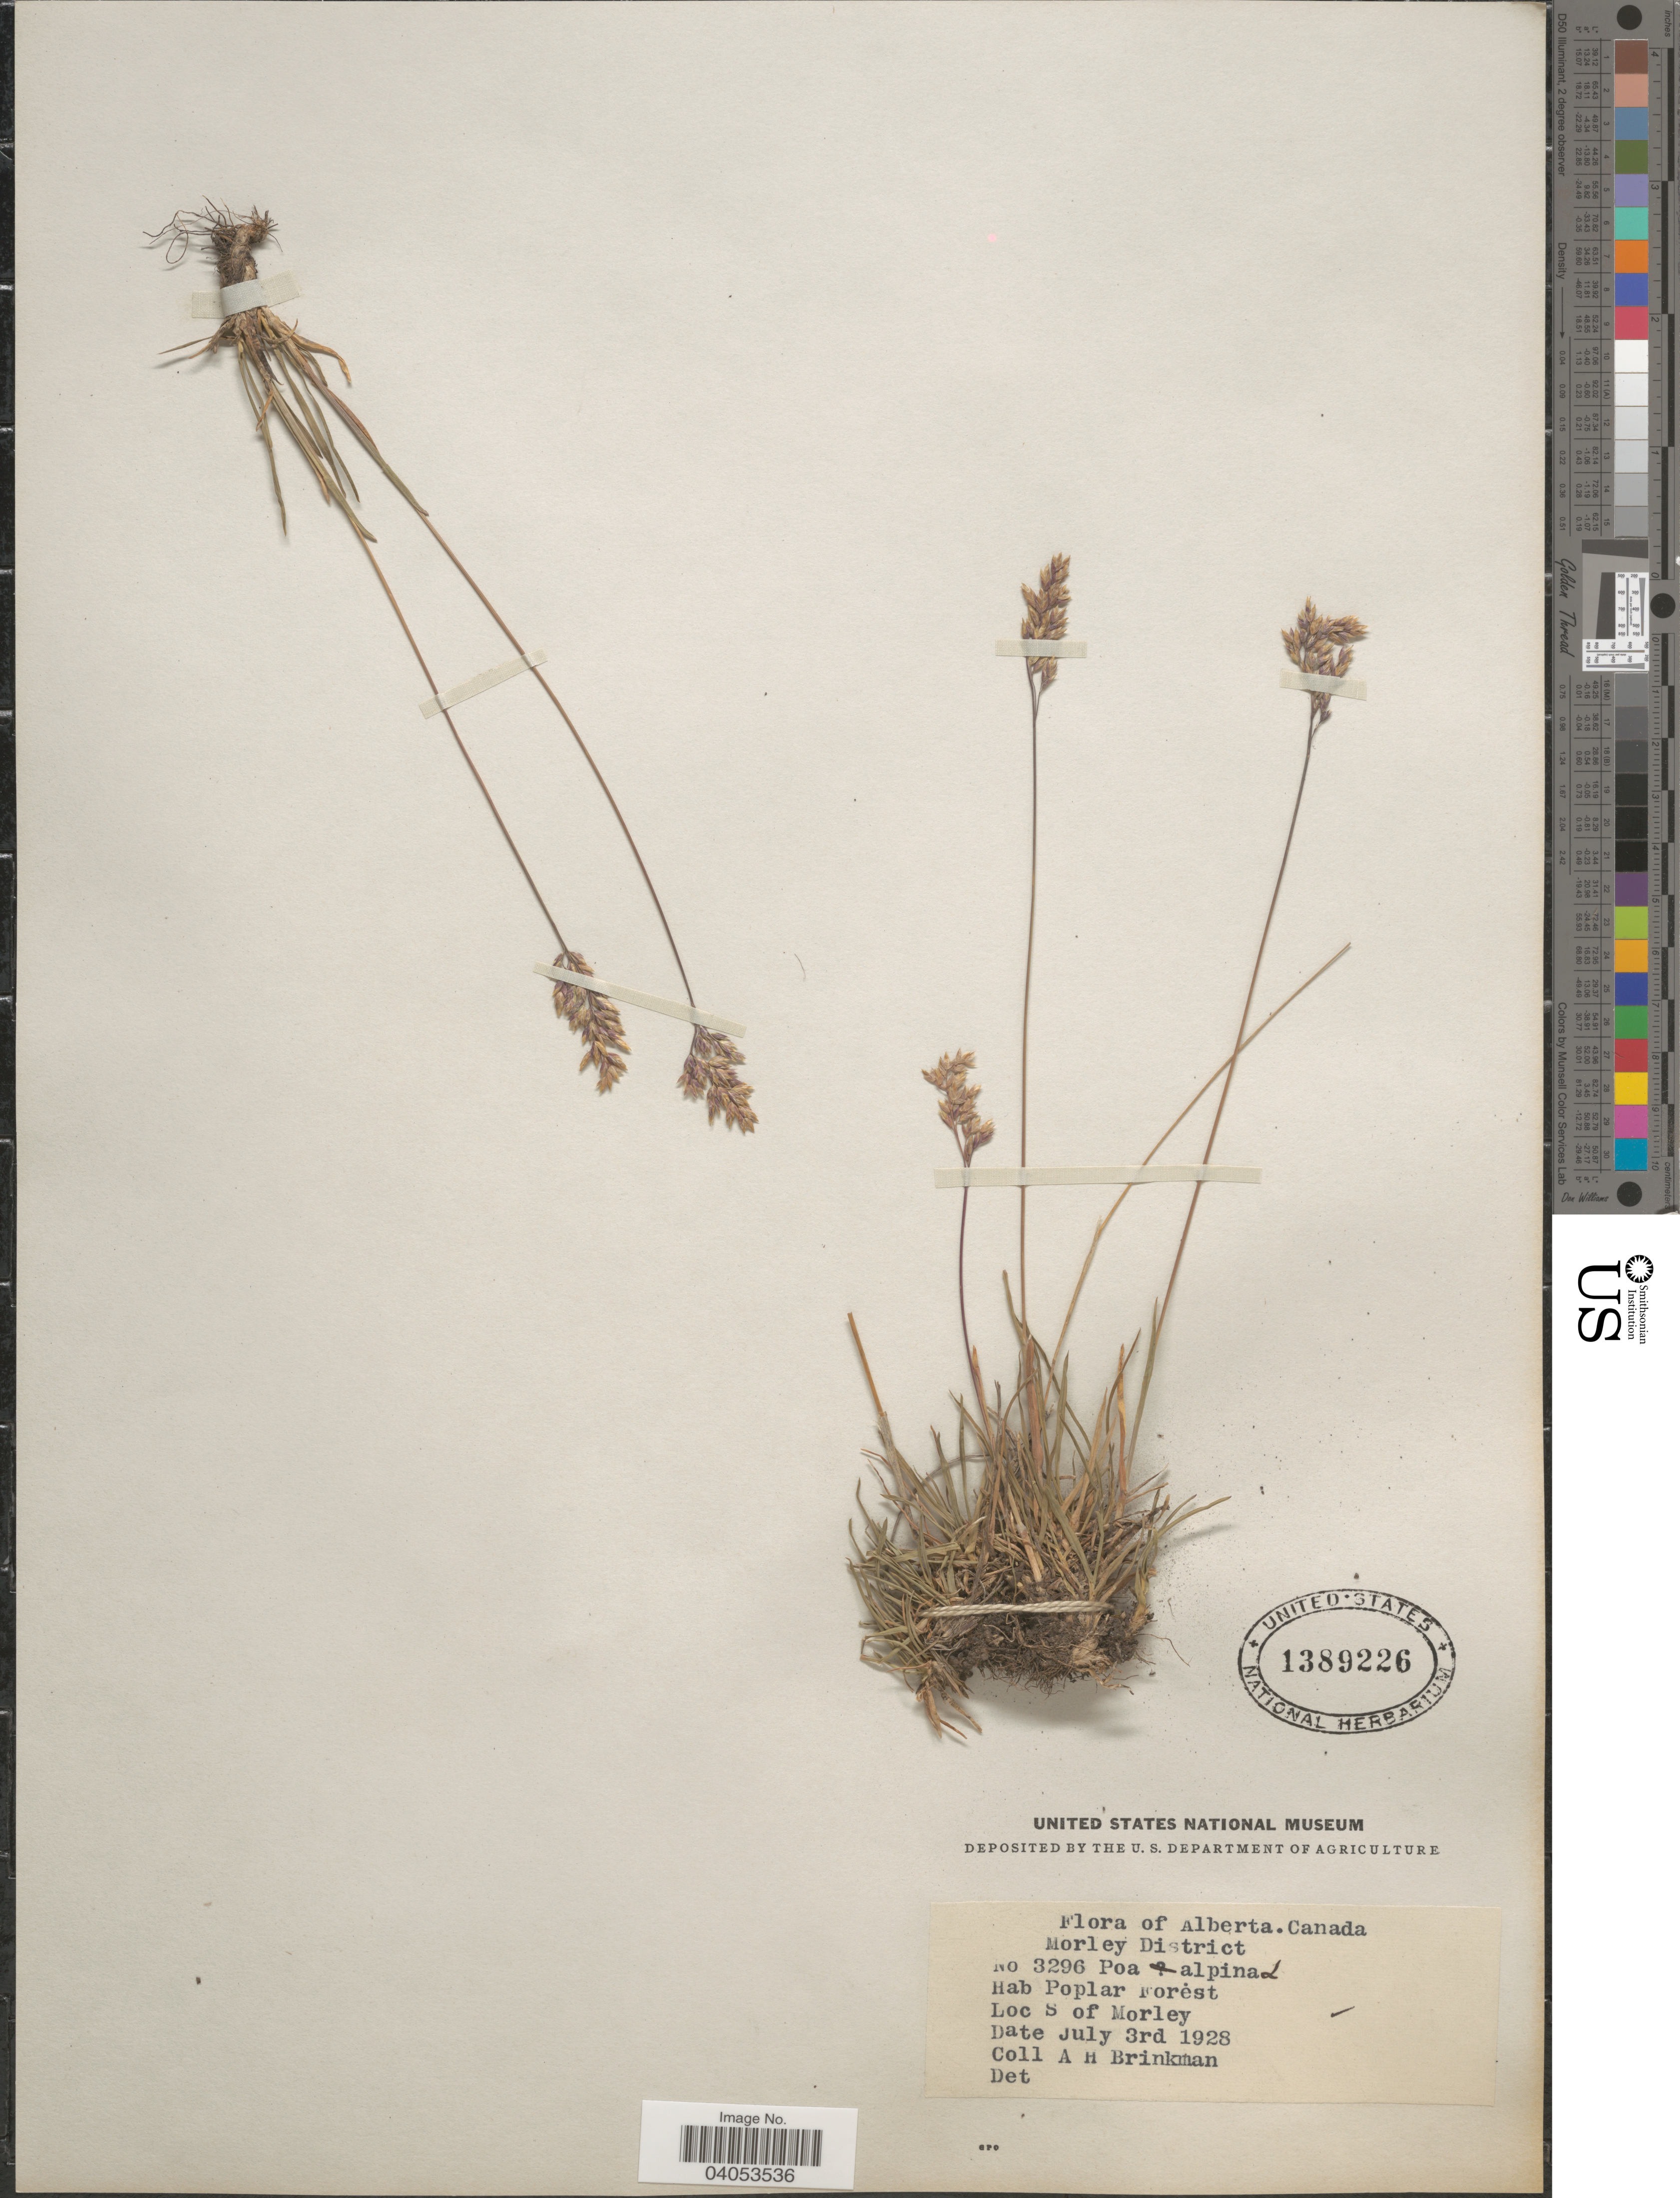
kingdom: Plantae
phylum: Tracheophyta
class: Liliopsida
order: Poales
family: Poaceae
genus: Poa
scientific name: Poa alpina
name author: L.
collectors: A. Brinkman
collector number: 3296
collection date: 1928-07-03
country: Canada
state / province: Alberta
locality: Morley District. Poplar Forest. S of Morley.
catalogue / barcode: US 1389226